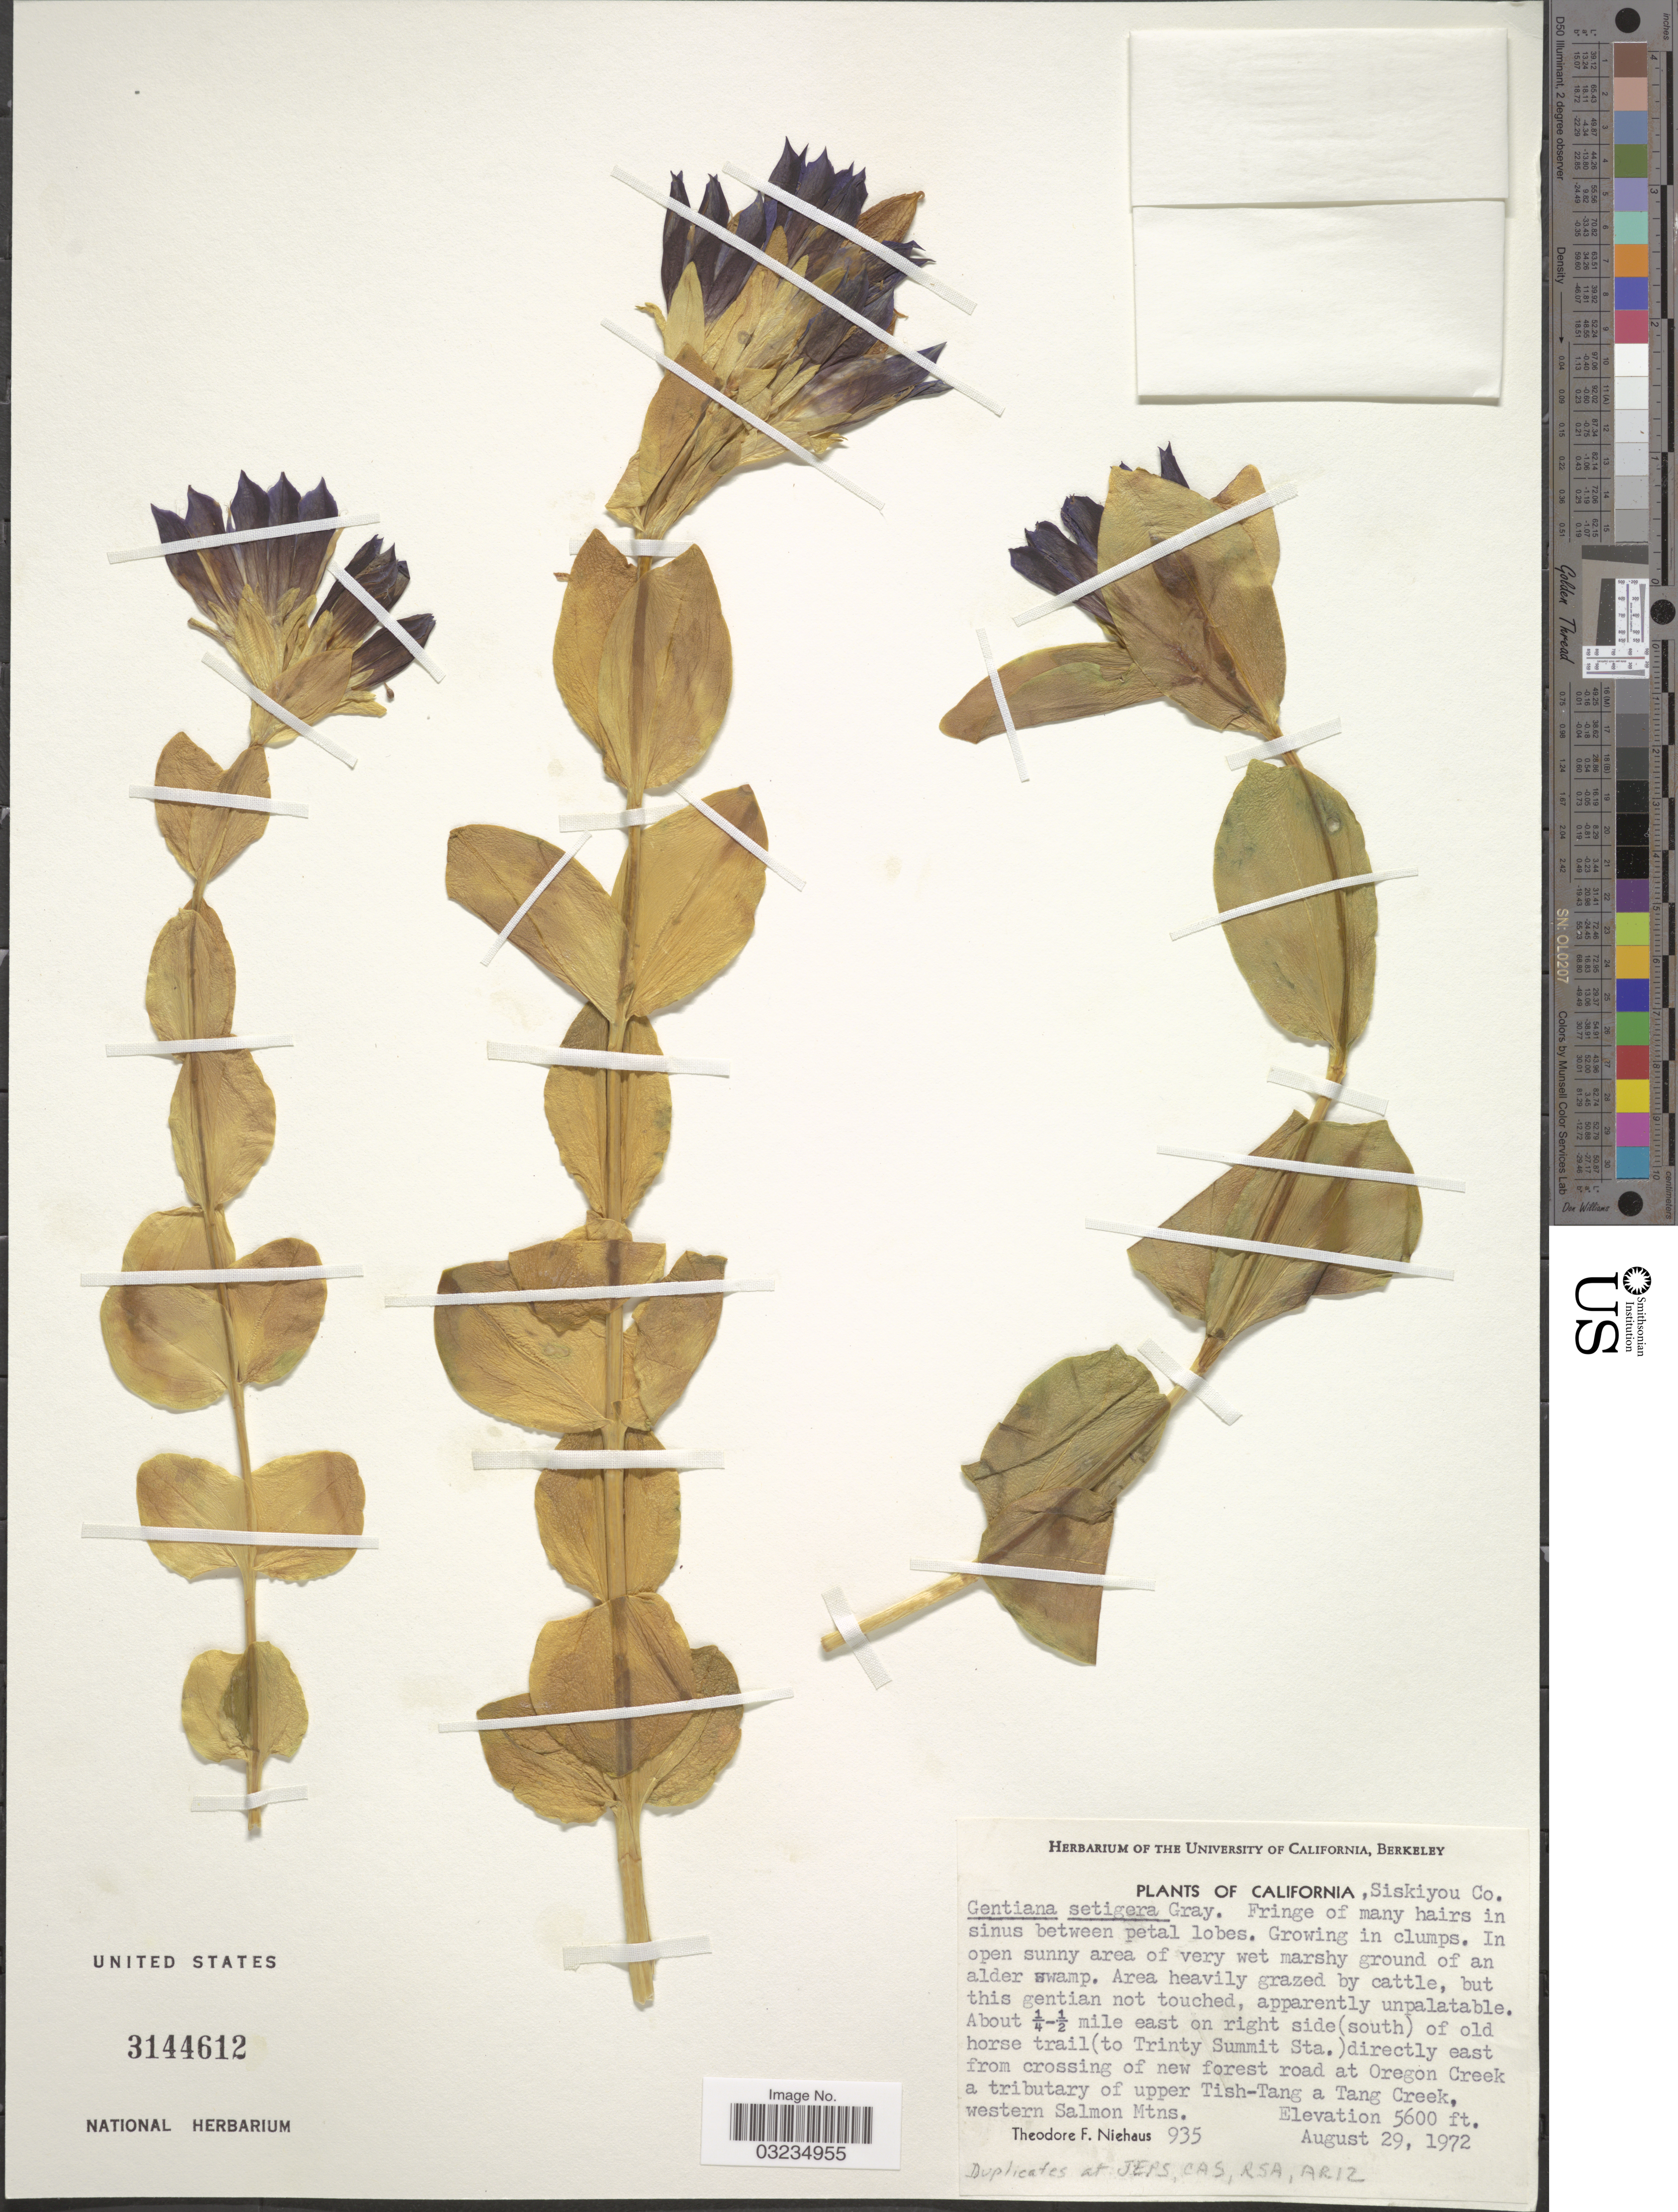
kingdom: Plantae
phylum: Tracheophyta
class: Magnoliopsida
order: Gentianales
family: Gentianaceae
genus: Gentiana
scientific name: Gentiana setigera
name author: A. Gray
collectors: T. F. Niehaus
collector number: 935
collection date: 1972-08-29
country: United States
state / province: California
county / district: Siskiyou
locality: Siskiyou Co. About ¼-½ mile east on right side (south) of old horse trail (to Trinty Summit Sta.) directly east from crossing of new forest road at Oregon Creek a tributary of upper Tish-Tang a Tang Creek, western Salmon Mtns.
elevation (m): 1707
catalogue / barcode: US 3144612